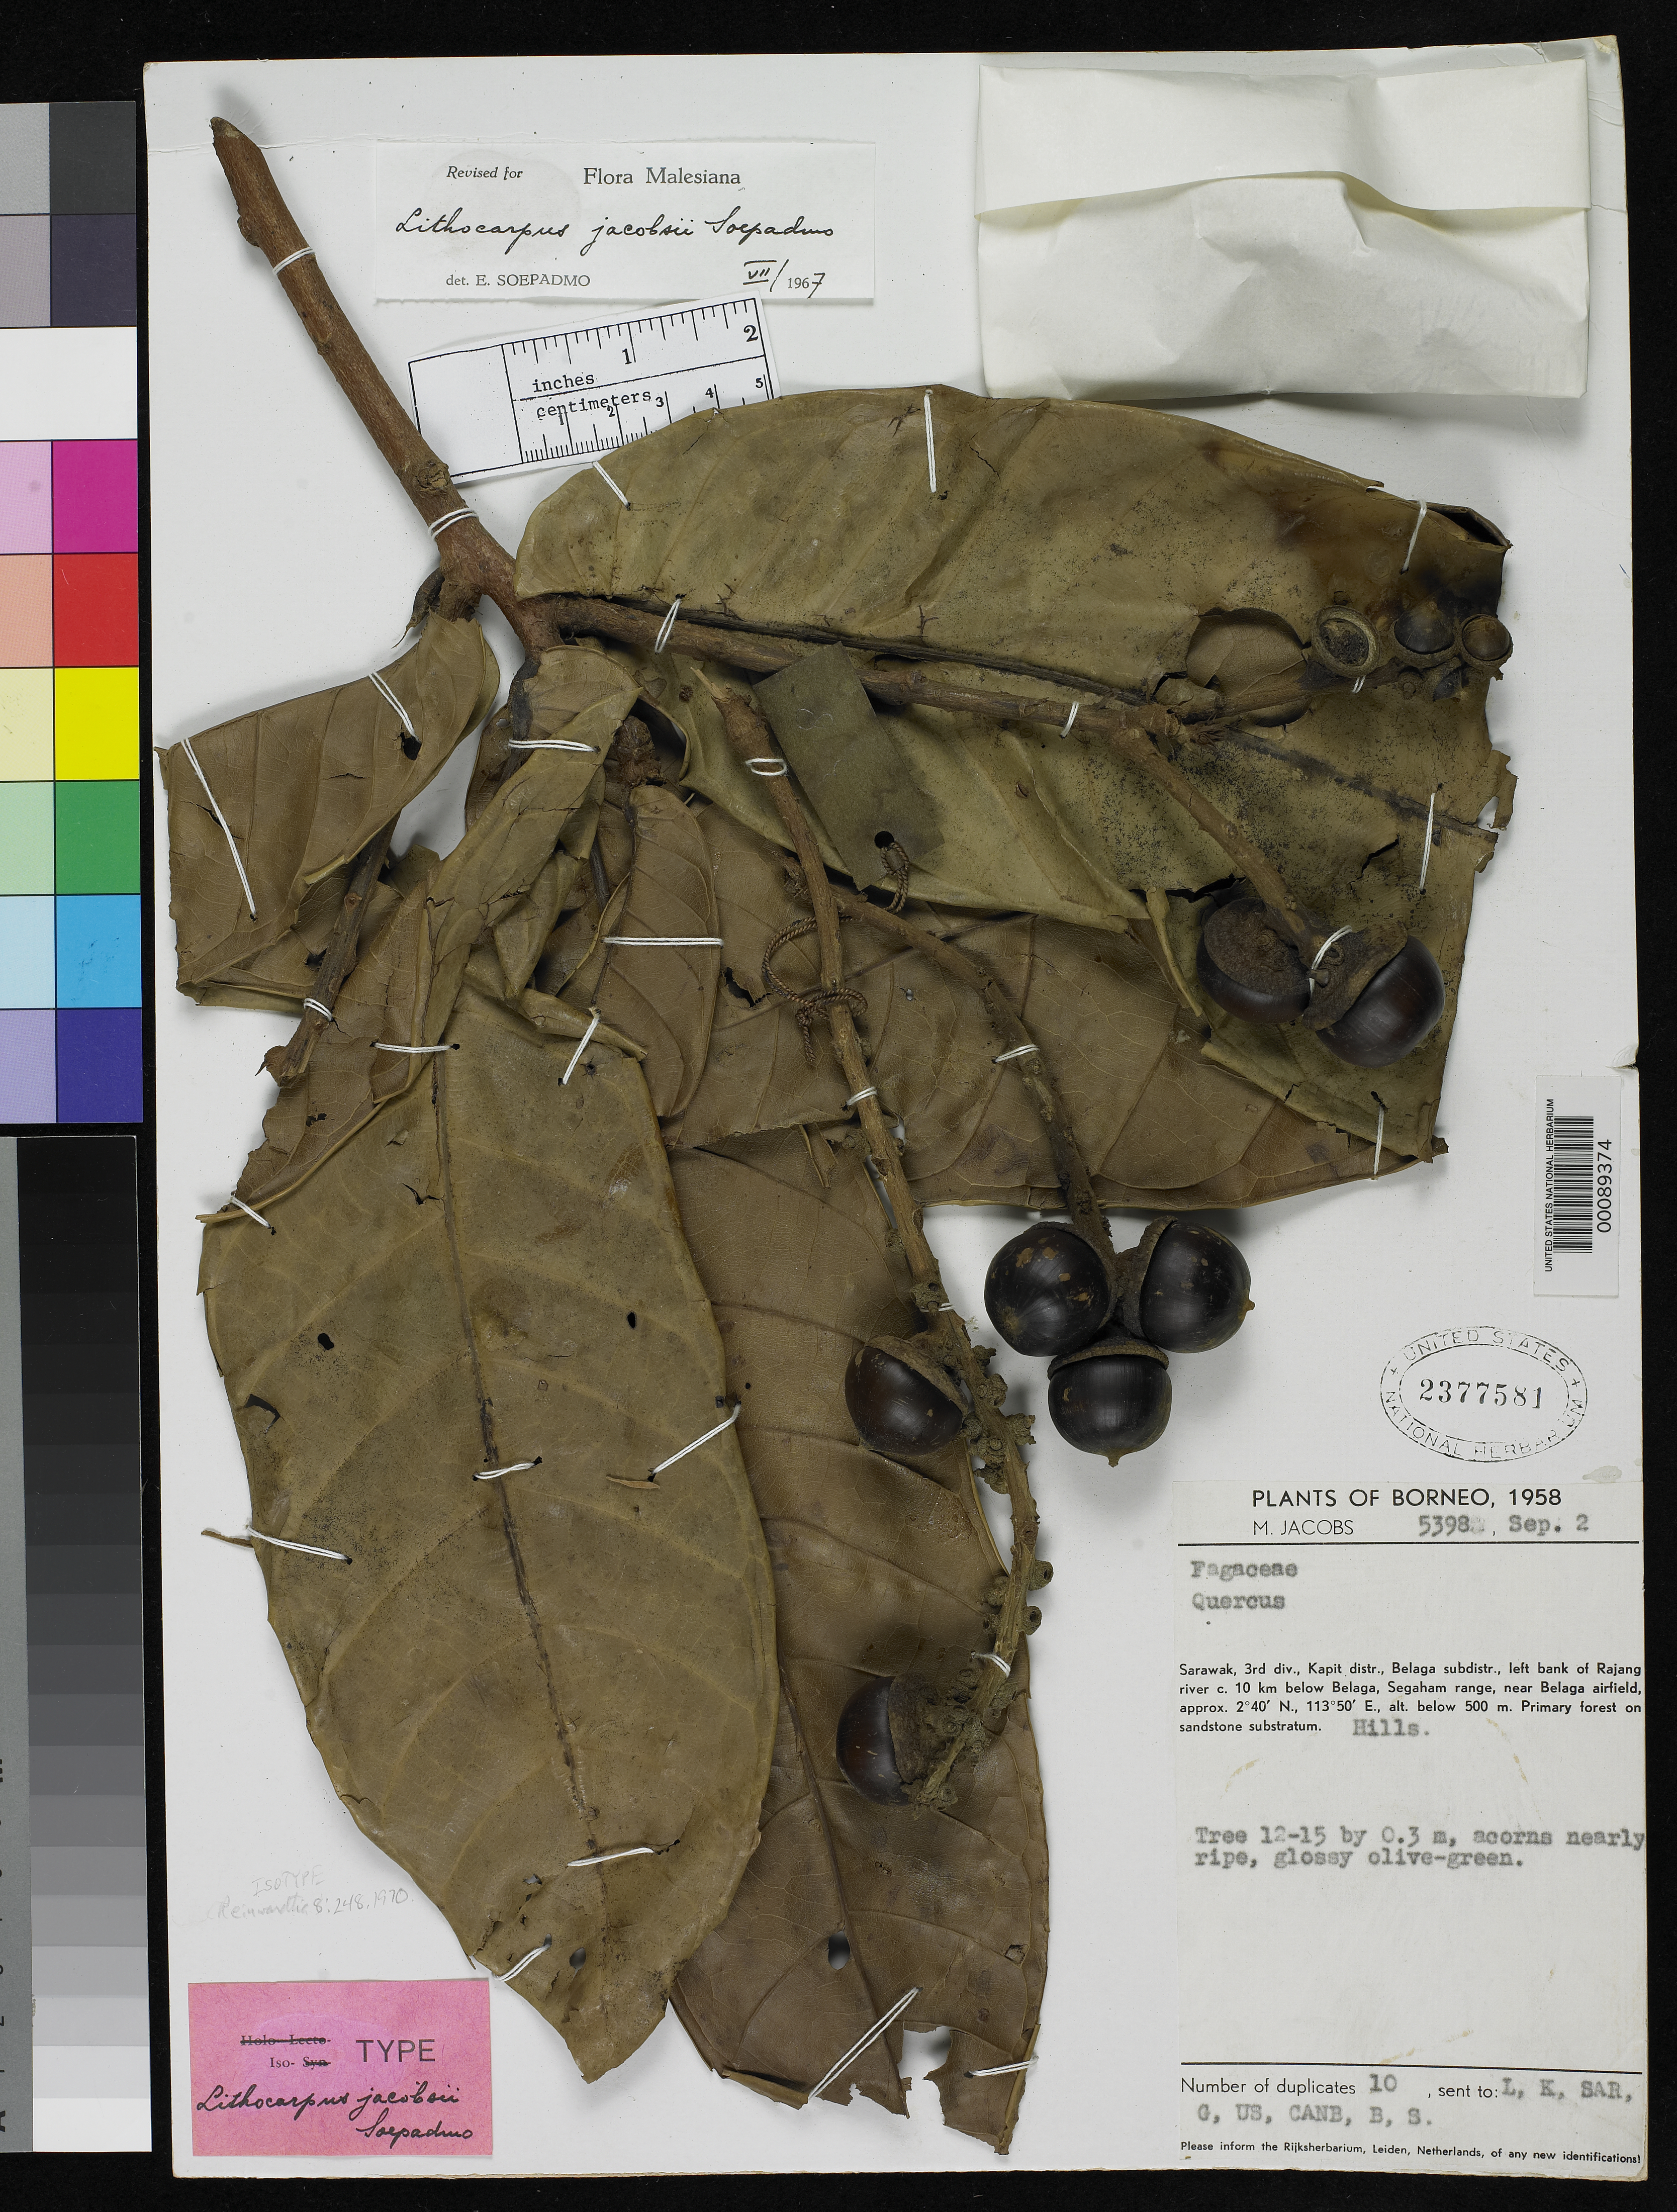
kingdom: Plantae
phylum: Tracheophyta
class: Magnoliopsida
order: Fagales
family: Fagaceae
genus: Lithocarpus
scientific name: Lithocarpus jacobsii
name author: Soepadmo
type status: Isotype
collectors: M. R. Jacobs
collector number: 5398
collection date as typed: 02 Sep 1958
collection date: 1958-09-02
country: Malaysia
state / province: Sarawak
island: Borneo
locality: Belaga.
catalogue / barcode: US 2377581